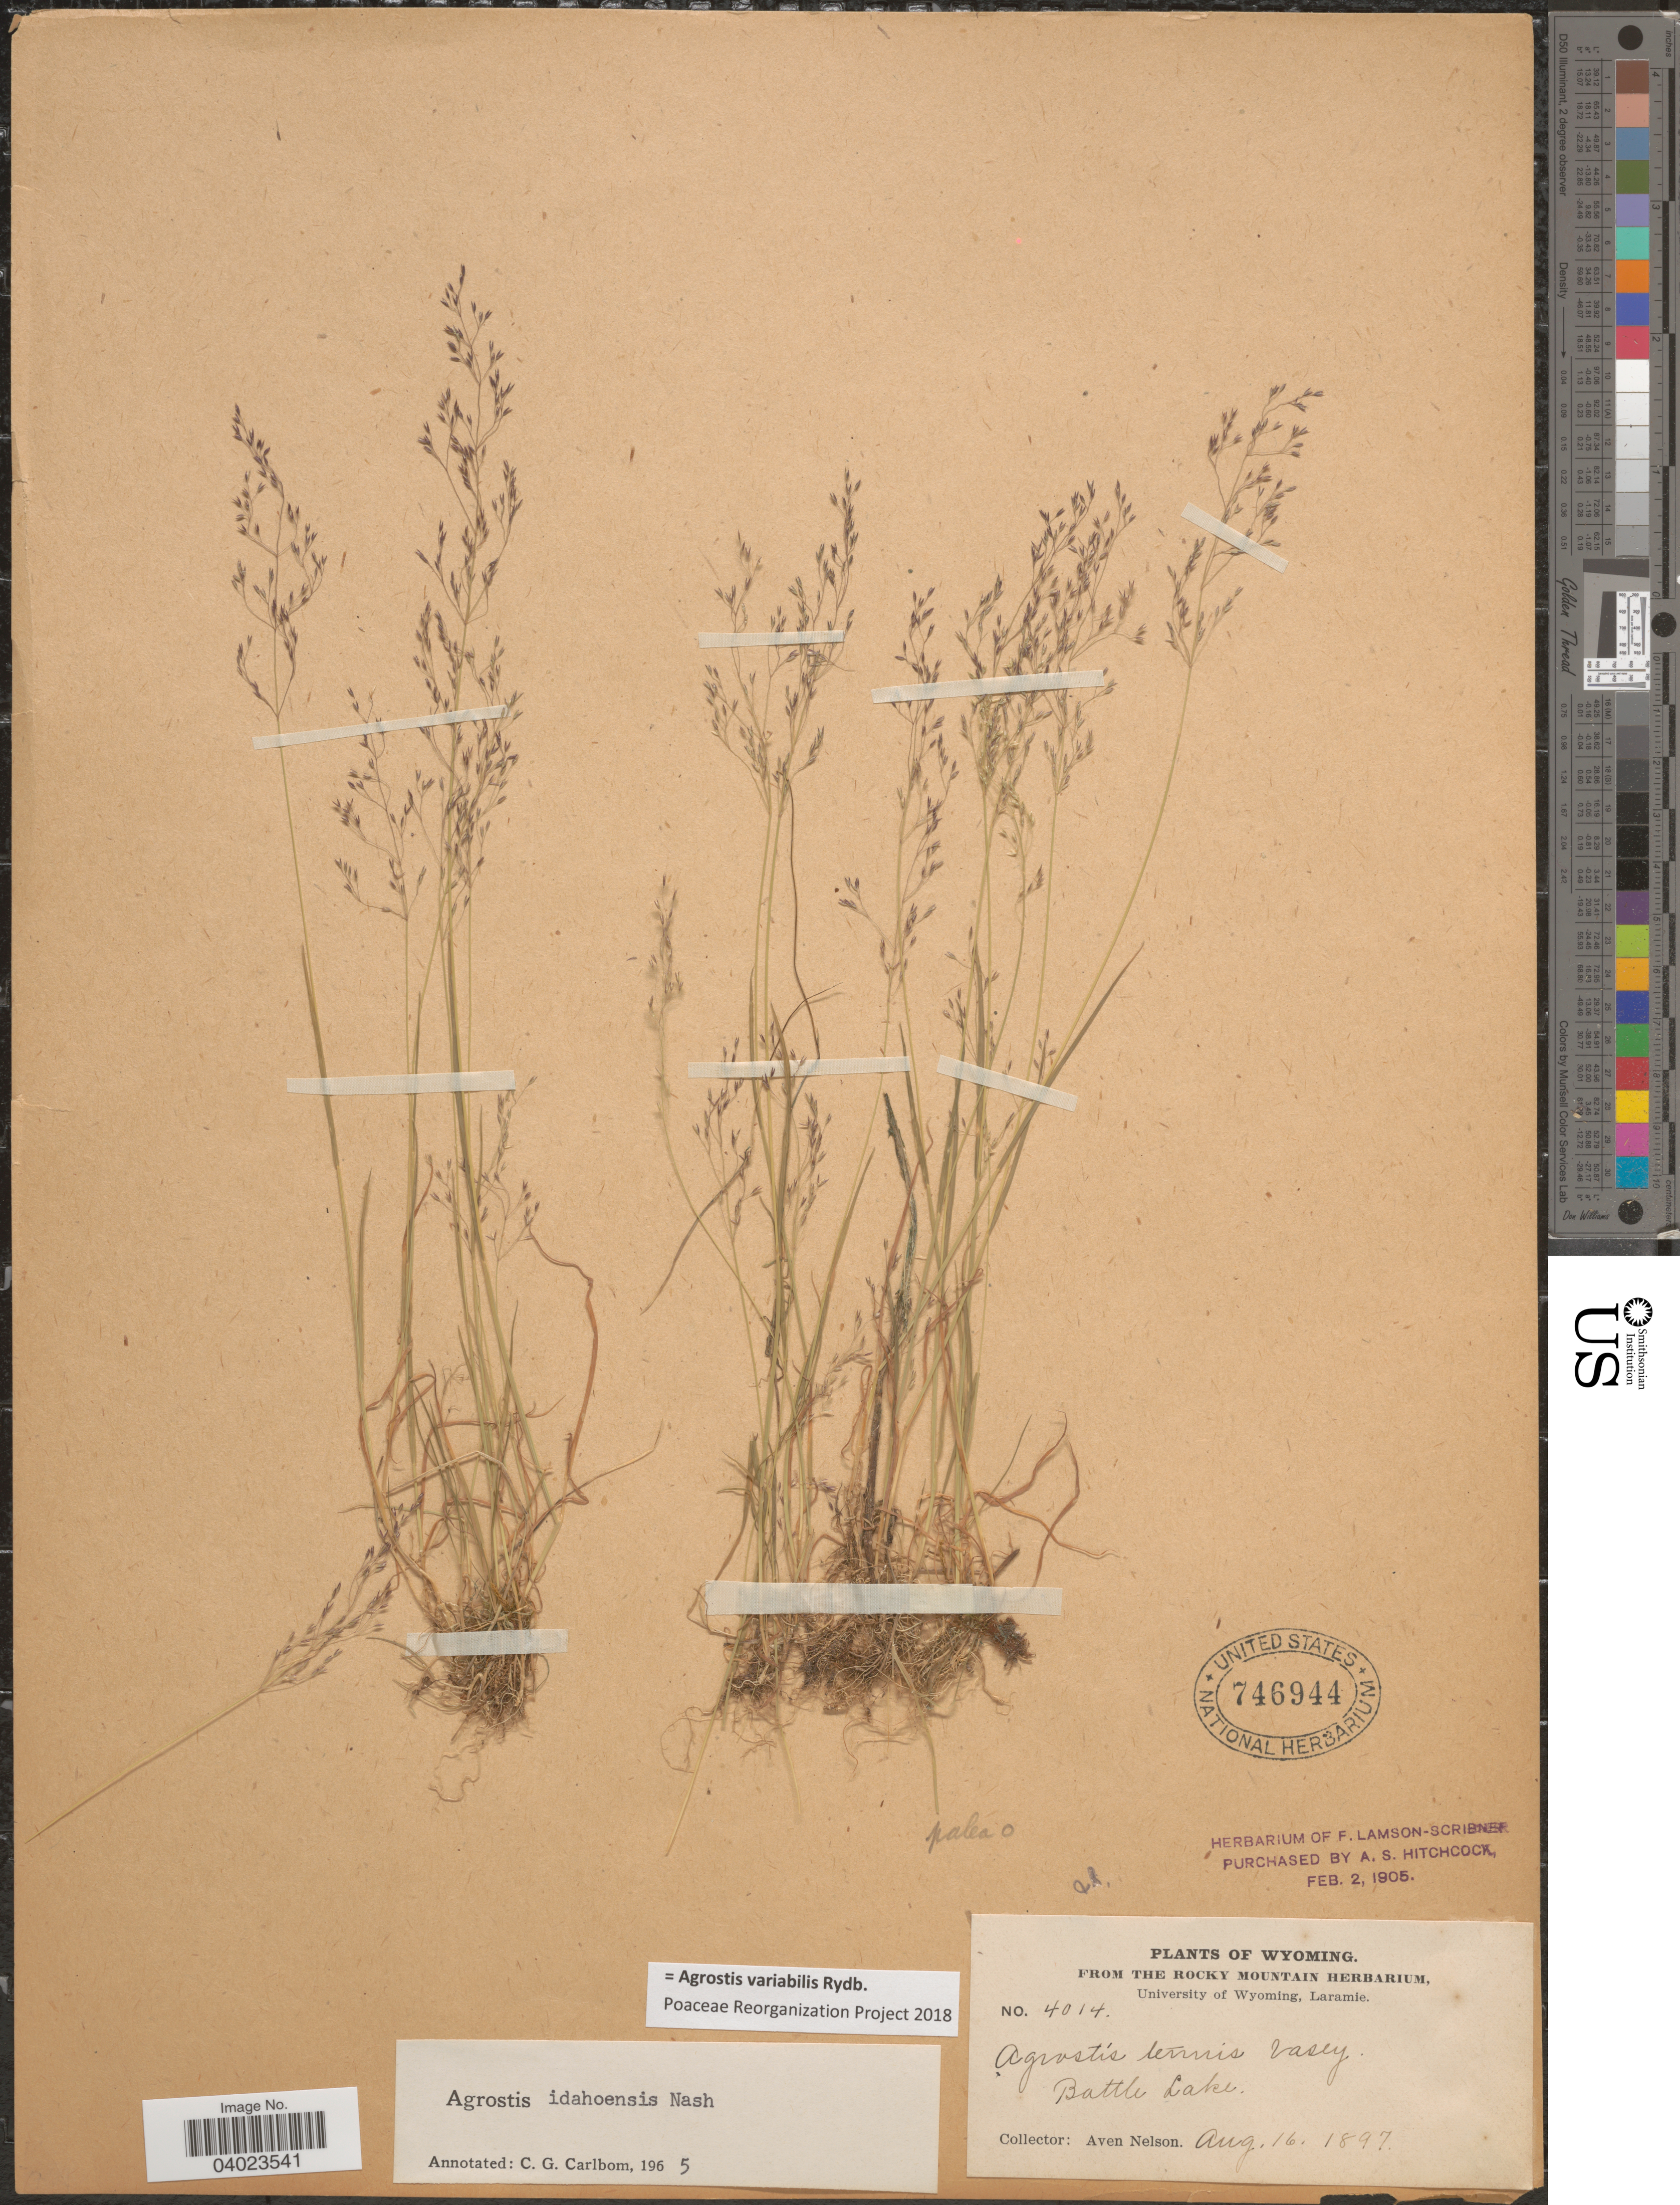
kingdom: Plantae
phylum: Tracheophyta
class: Liliopsida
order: Poales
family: Poaceae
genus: Agrostis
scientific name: Agrostis variabilis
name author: Rydb.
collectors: A. Nelson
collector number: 4014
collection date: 1897-08-16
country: United States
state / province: Wyoming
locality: Battle Lake.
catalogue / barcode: US 746944